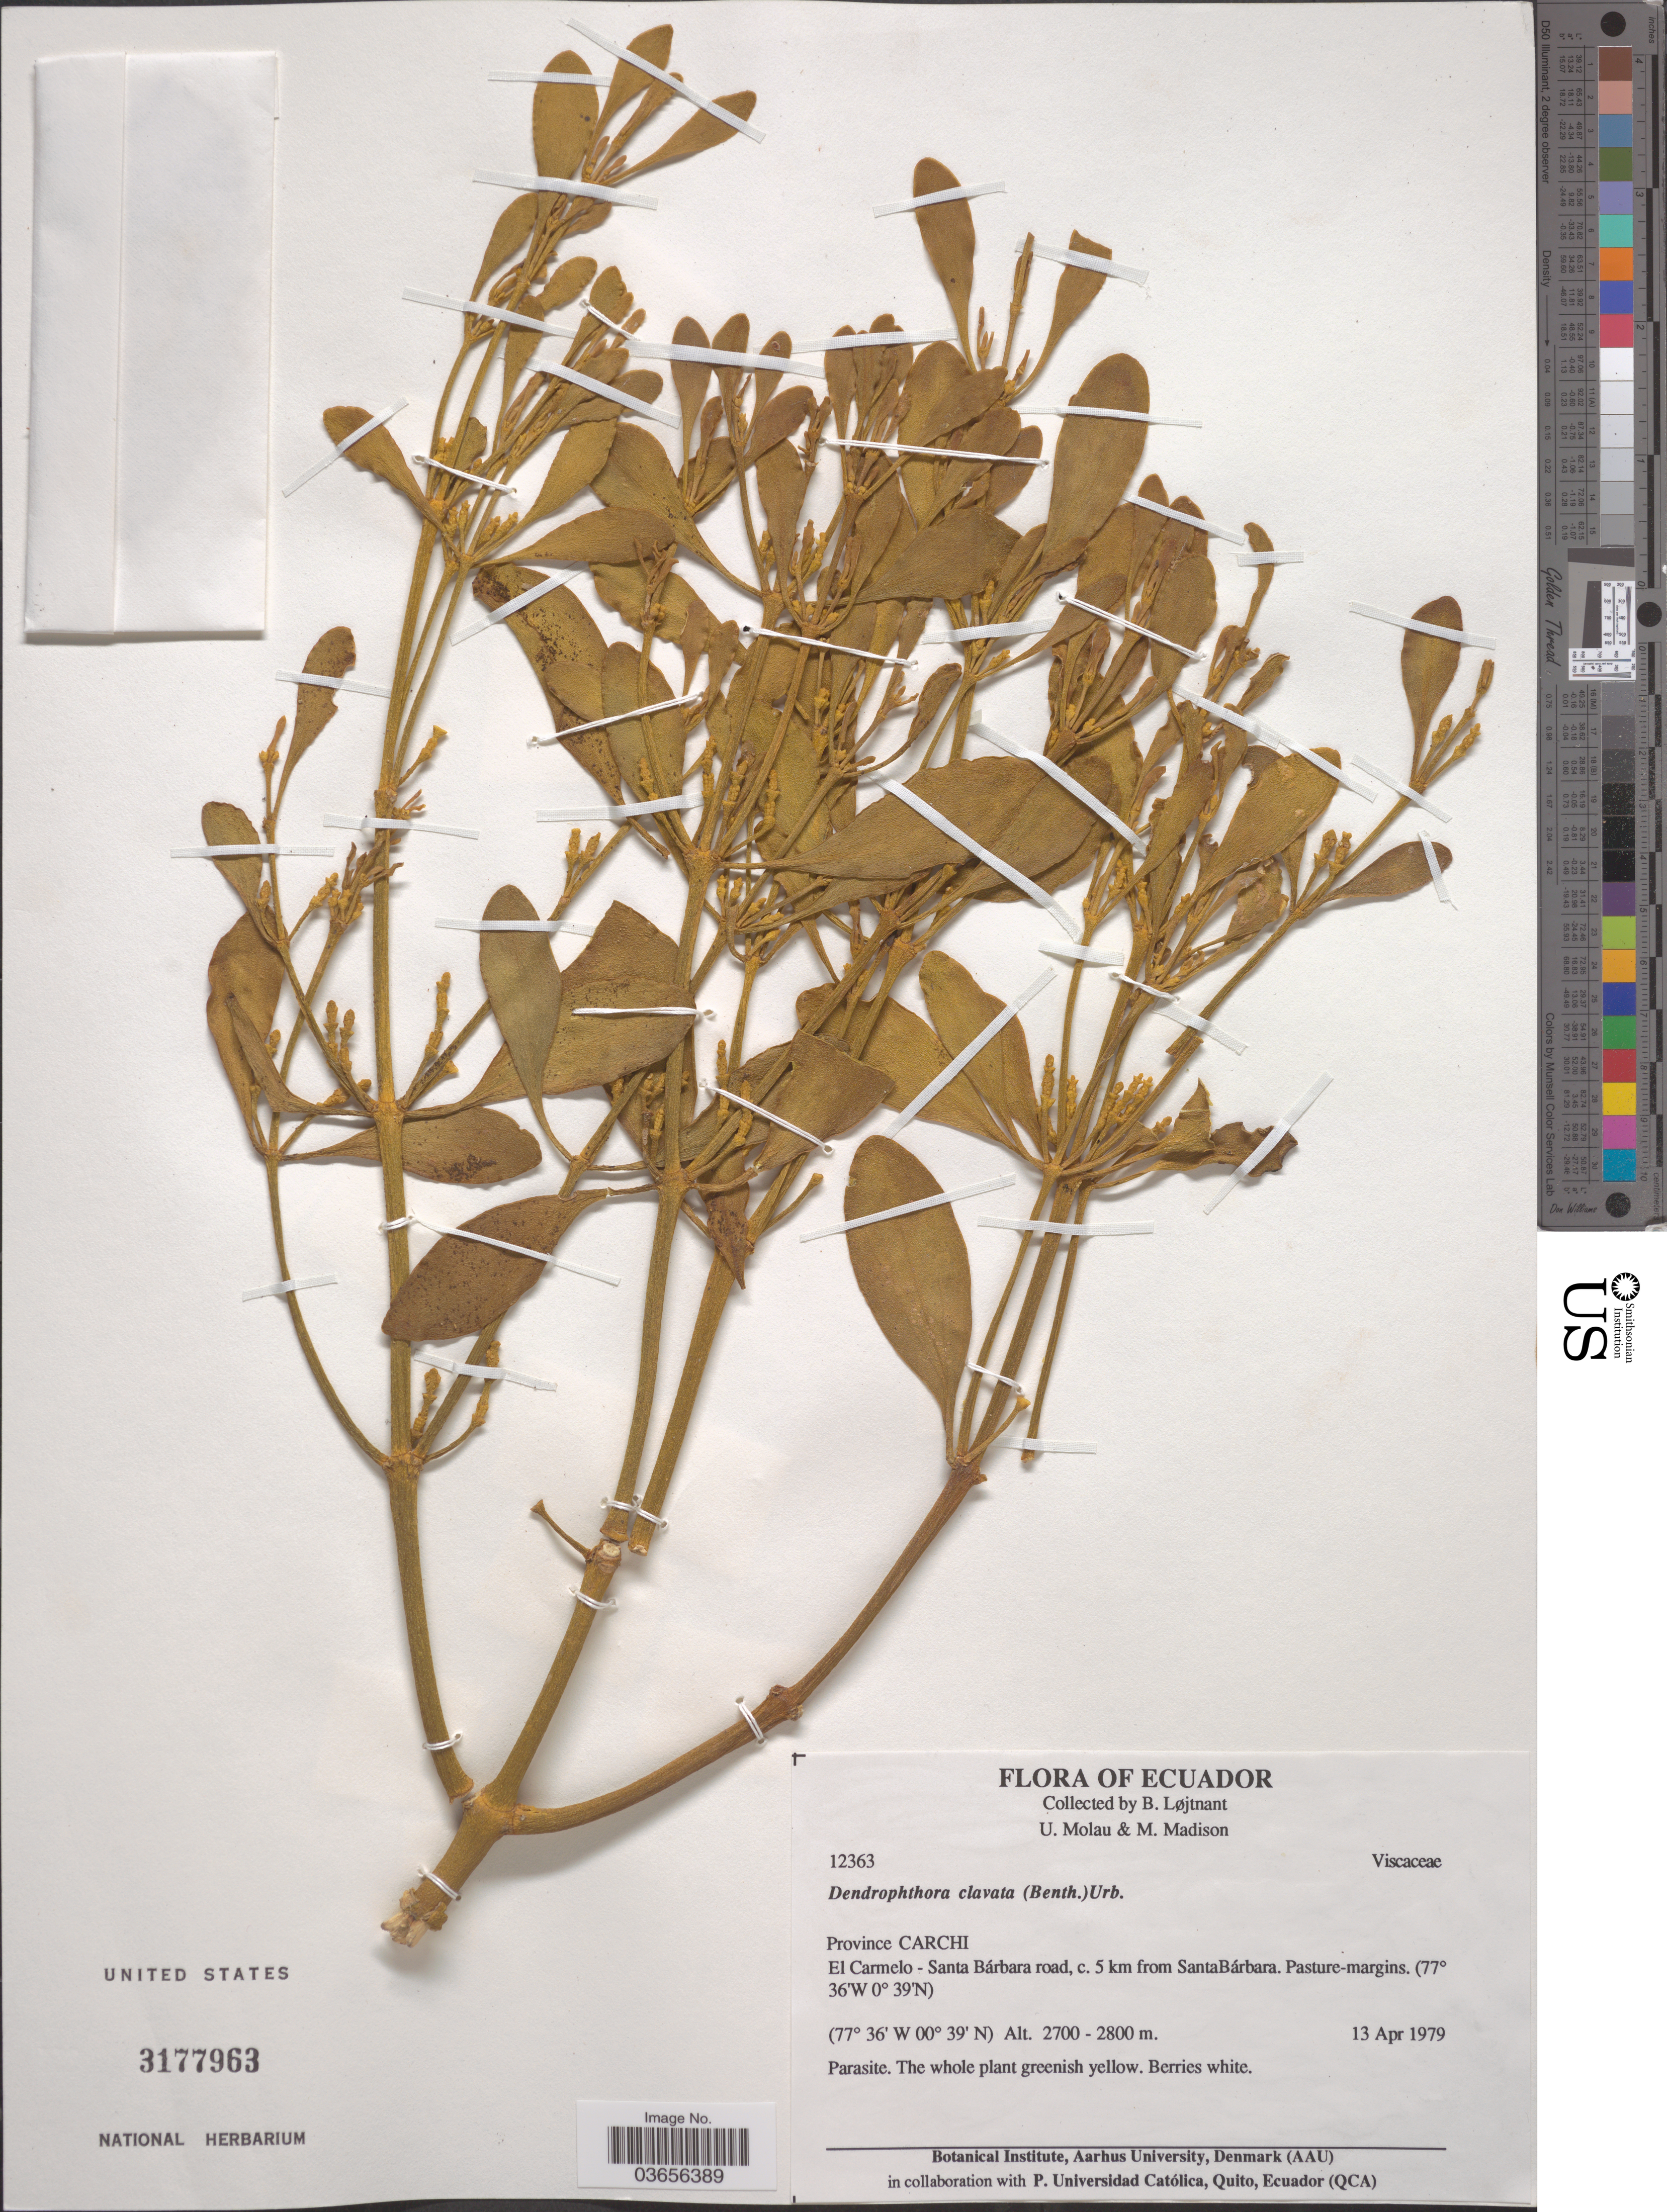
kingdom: Plantae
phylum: Tracheophyta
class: Magnoliopsida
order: Santalales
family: Viscaceae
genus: Dendrophthora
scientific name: Dendrophthora clavata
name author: (Benth.) Urb.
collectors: B. Löjtnant, U. Molau & M. Madison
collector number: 12363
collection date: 1979-04-13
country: Ecuador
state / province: Carchi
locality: El Carmelo - Santa Bárbara road, c. 5 km from SantaBárbara.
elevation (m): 2700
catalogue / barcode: US 3177963